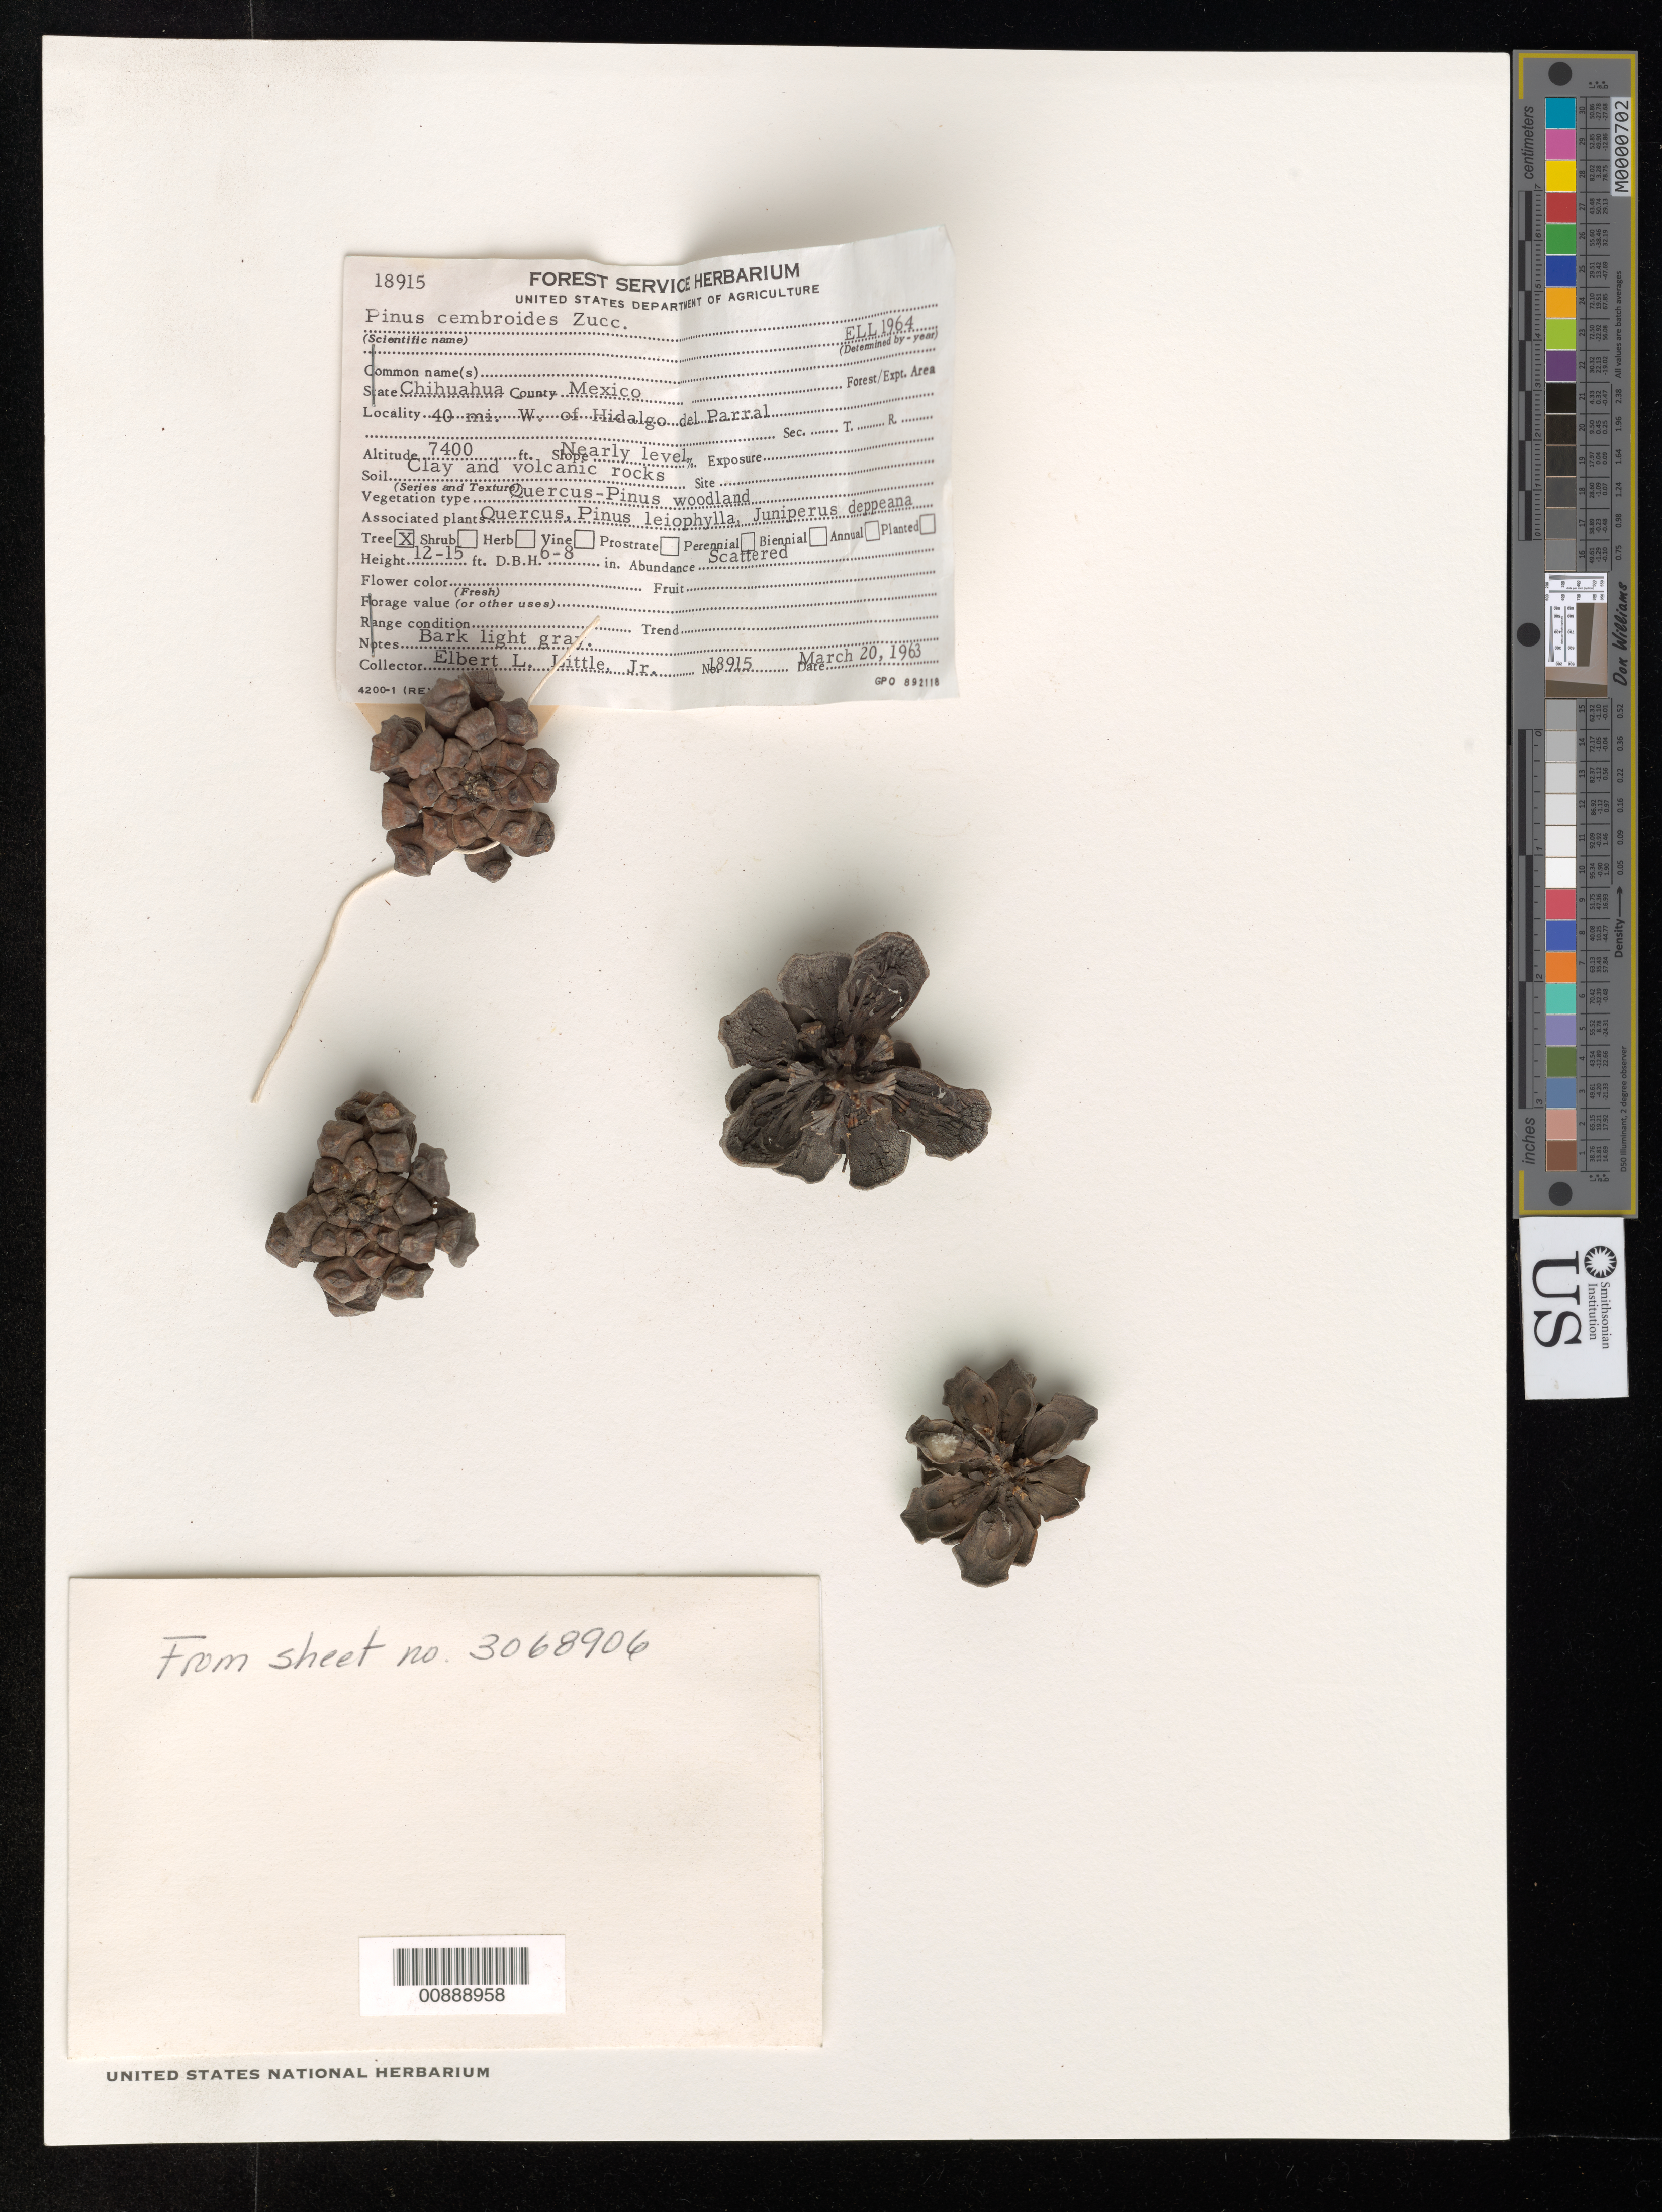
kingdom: Plantae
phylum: Tracheophyta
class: Pinopsida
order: Pinales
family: Pinaceae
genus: Pinus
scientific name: Pinus cembroides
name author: Zucc.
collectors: E. L. Little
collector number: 18915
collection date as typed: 20 Mar 1963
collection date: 1963-03-20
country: Mexico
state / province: Chihuahua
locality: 40 mi. W of Hidalgo del Parral, Chihuahua.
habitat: Slope nearly level, clay and volcanic rocks. Quercus-Pinus woodland. Assoc. plants: Quercus, Pinus leiophylla ..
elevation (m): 2256